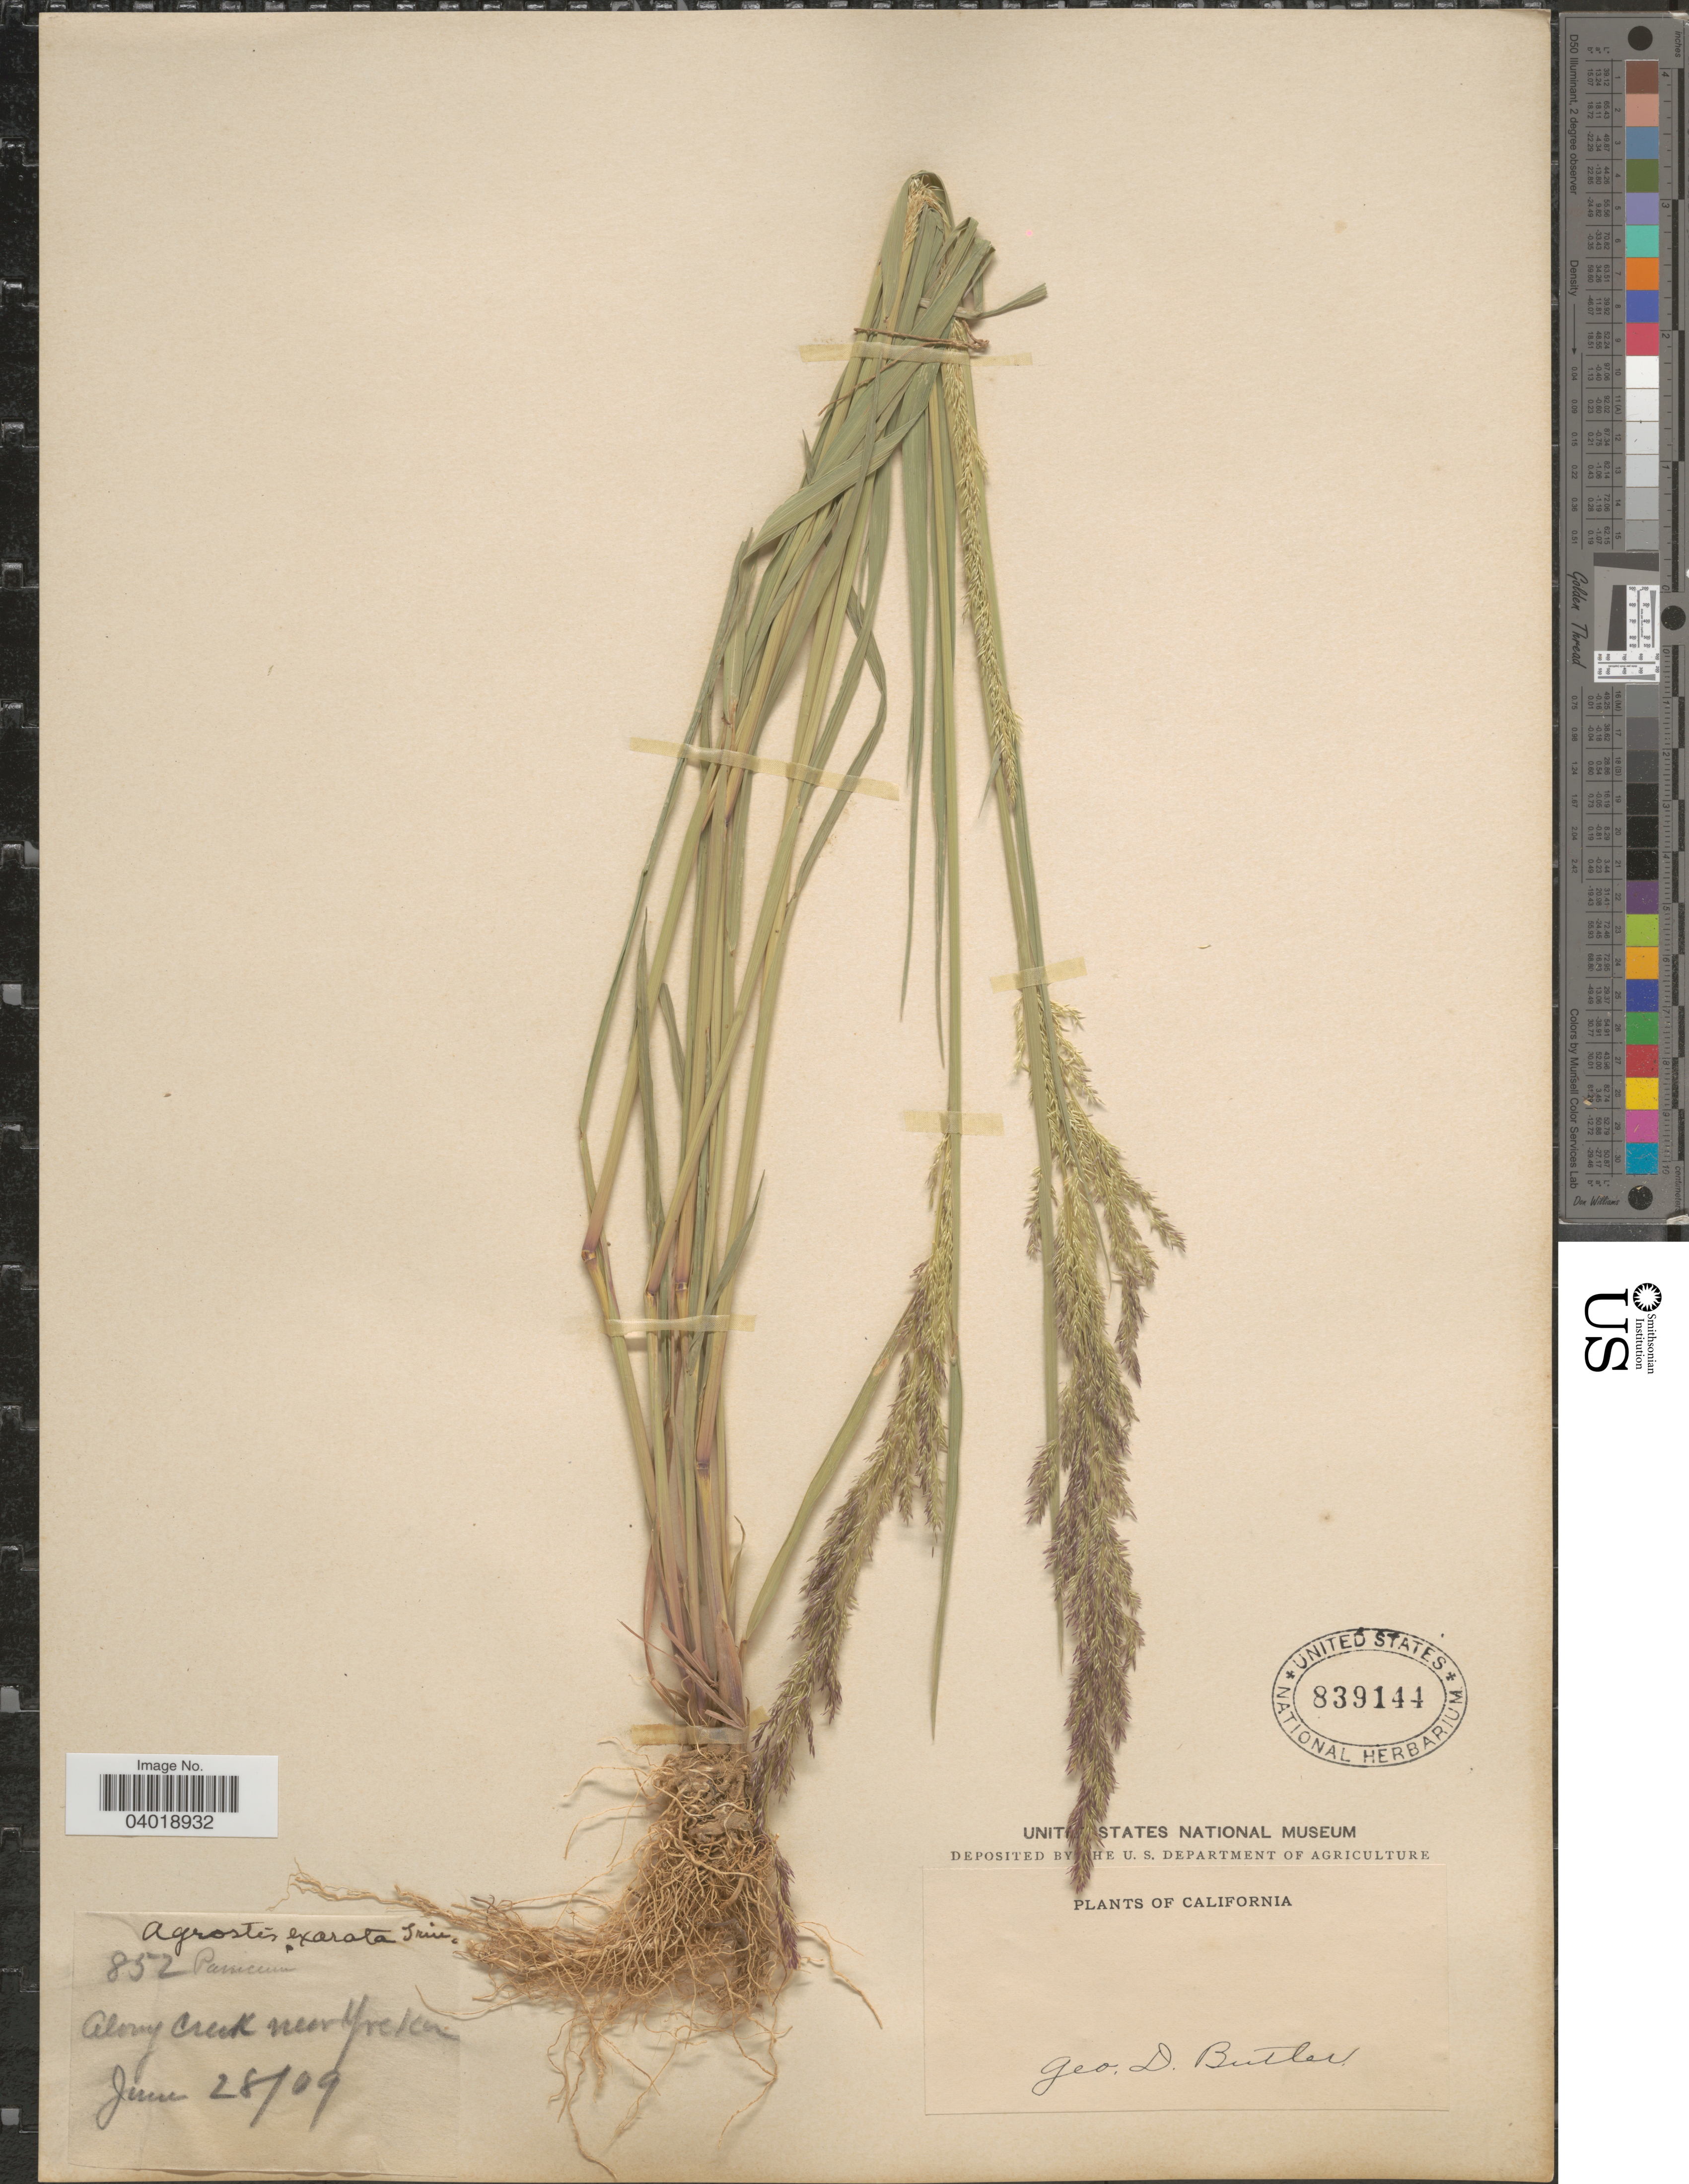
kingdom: Plantae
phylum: Tracheophyta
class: Liliopsida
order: Poales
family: Poaceae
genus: Agrostis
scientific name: Agrostis exarata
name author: Trin.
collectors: G. D. Butler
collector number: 852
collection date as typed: Transcribed d/m/y: 28/6/9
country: United States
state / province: California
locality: Along Creek near Yreka.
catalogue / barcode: US 839144